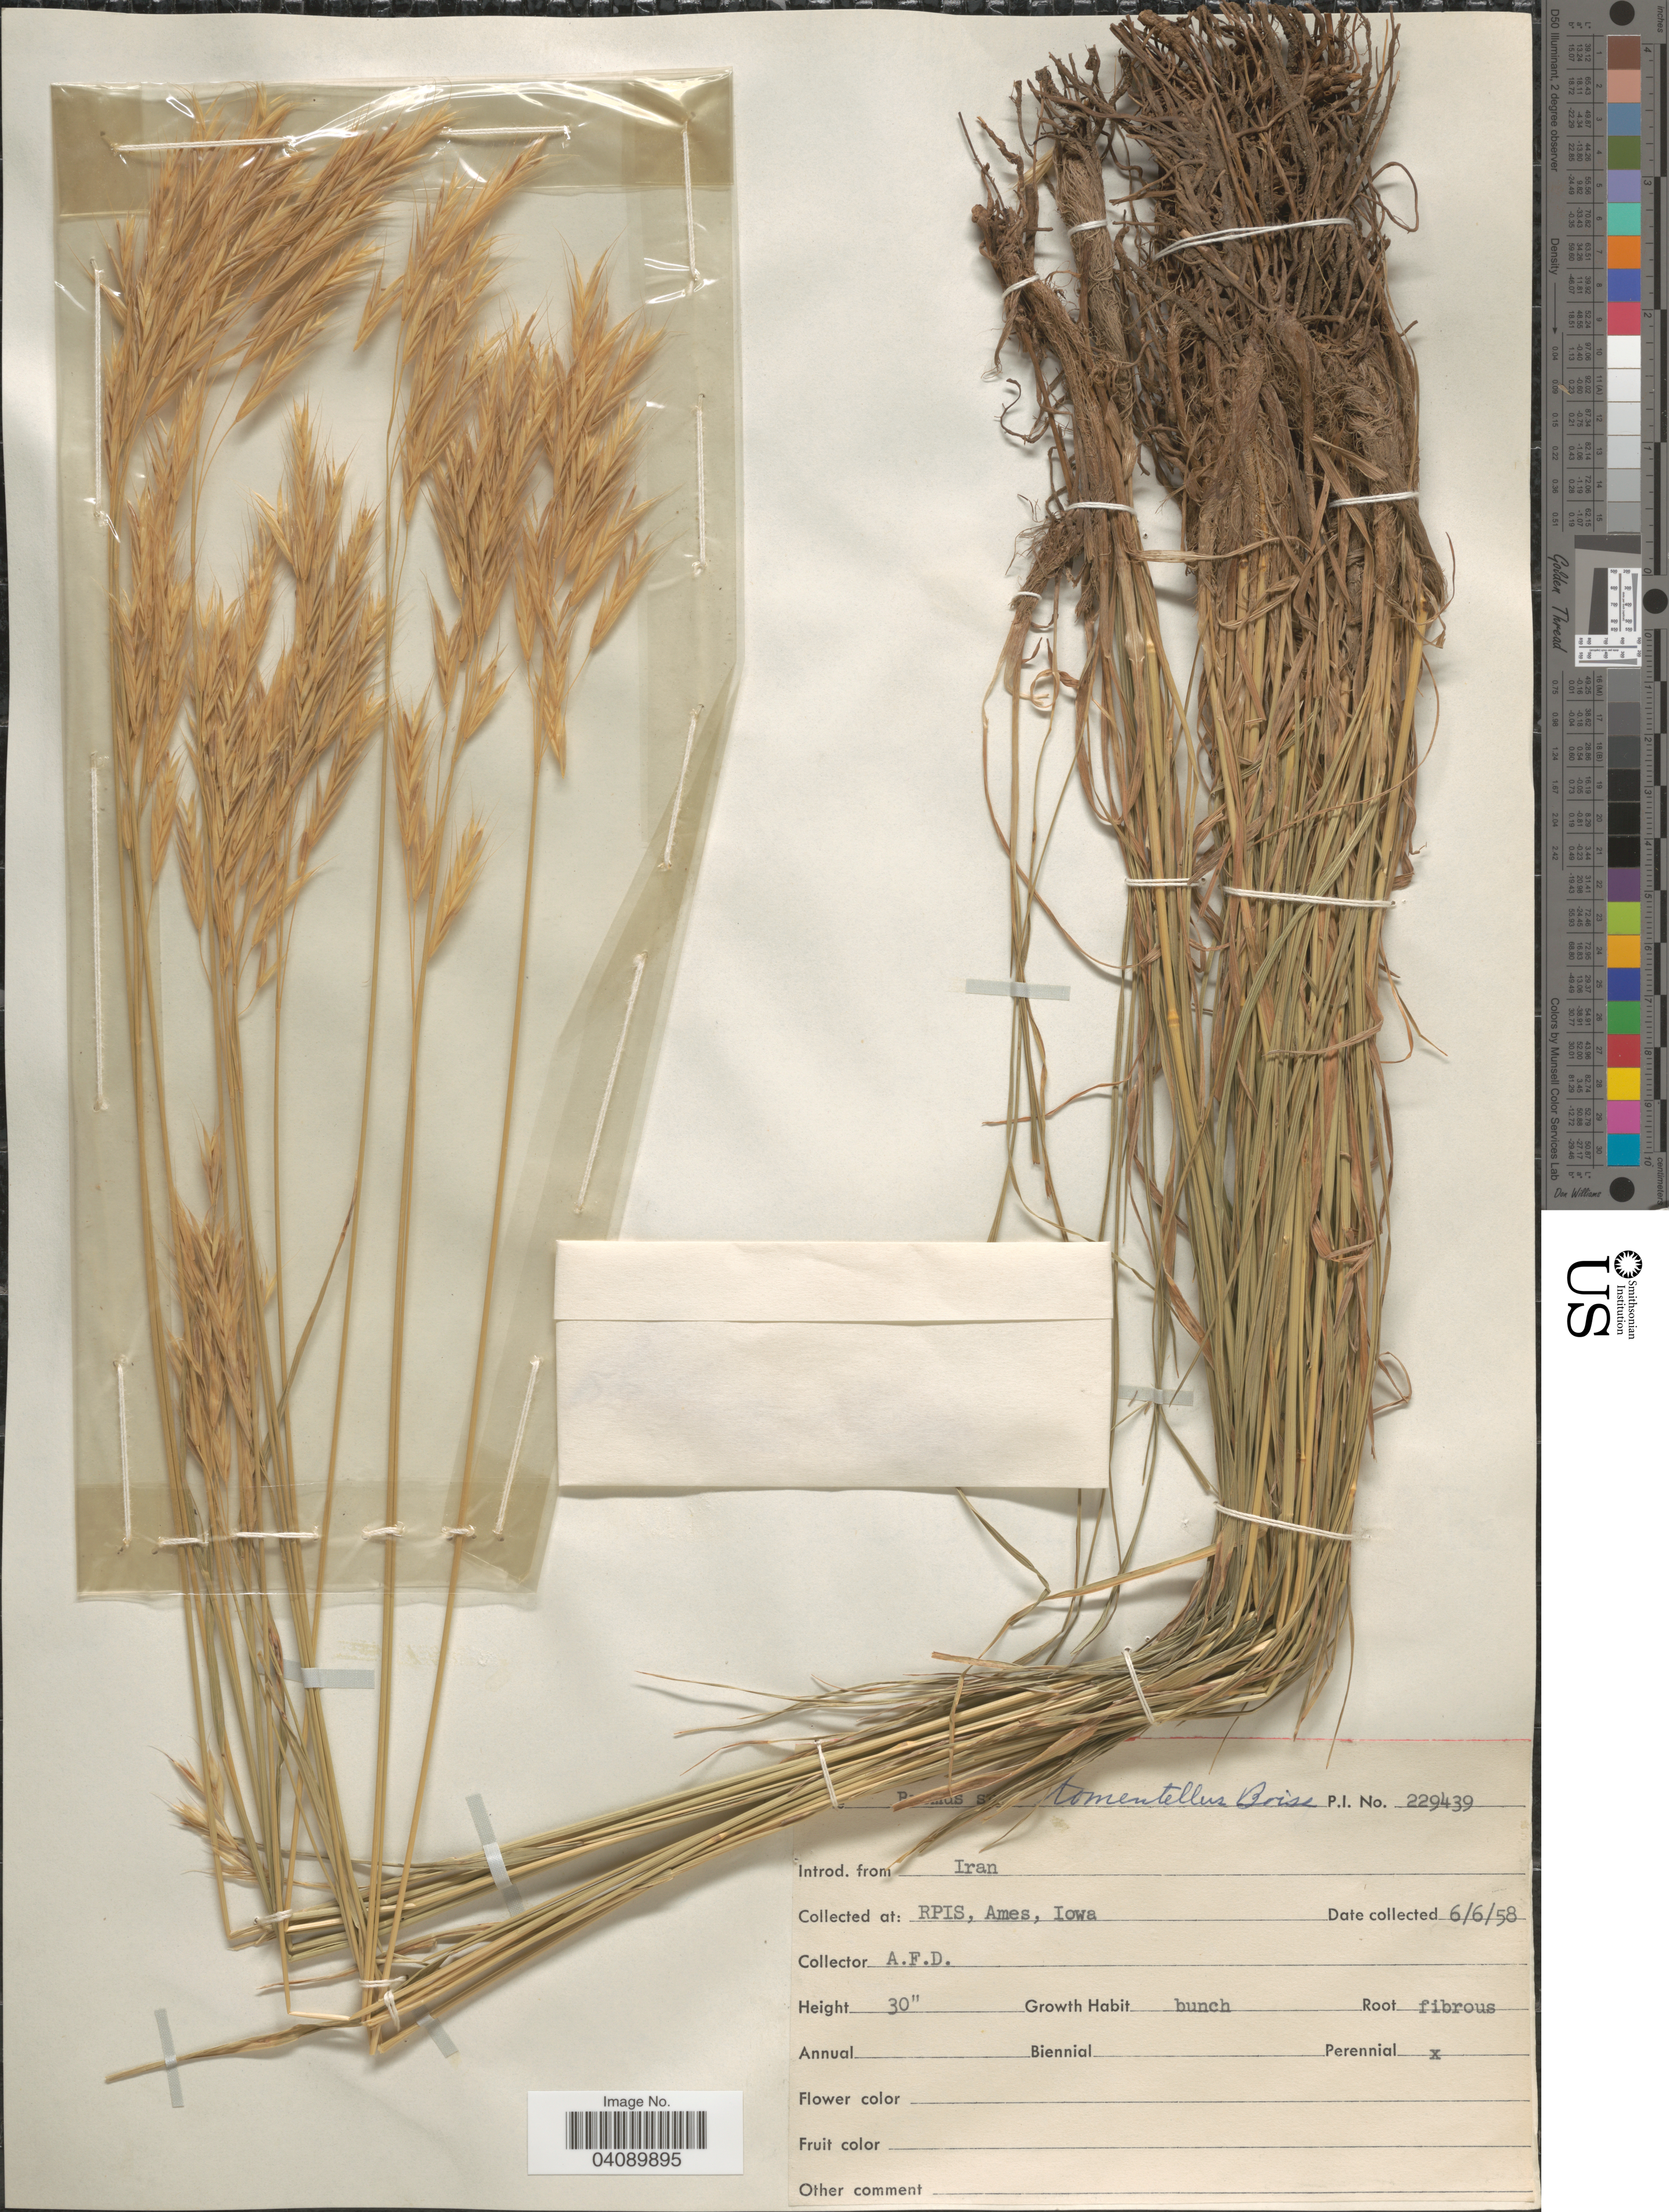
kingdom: Plantae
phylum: Tracheophyta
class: Liliopsida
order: Poales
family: Poaceae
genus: Bromus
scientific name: Bromus tomentellus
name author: Boiss.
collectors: A. D.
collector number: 229439?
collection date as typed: Transcribed d/m/y: 6/6/58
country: United States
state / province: Iowa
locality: RPIS, Ames.